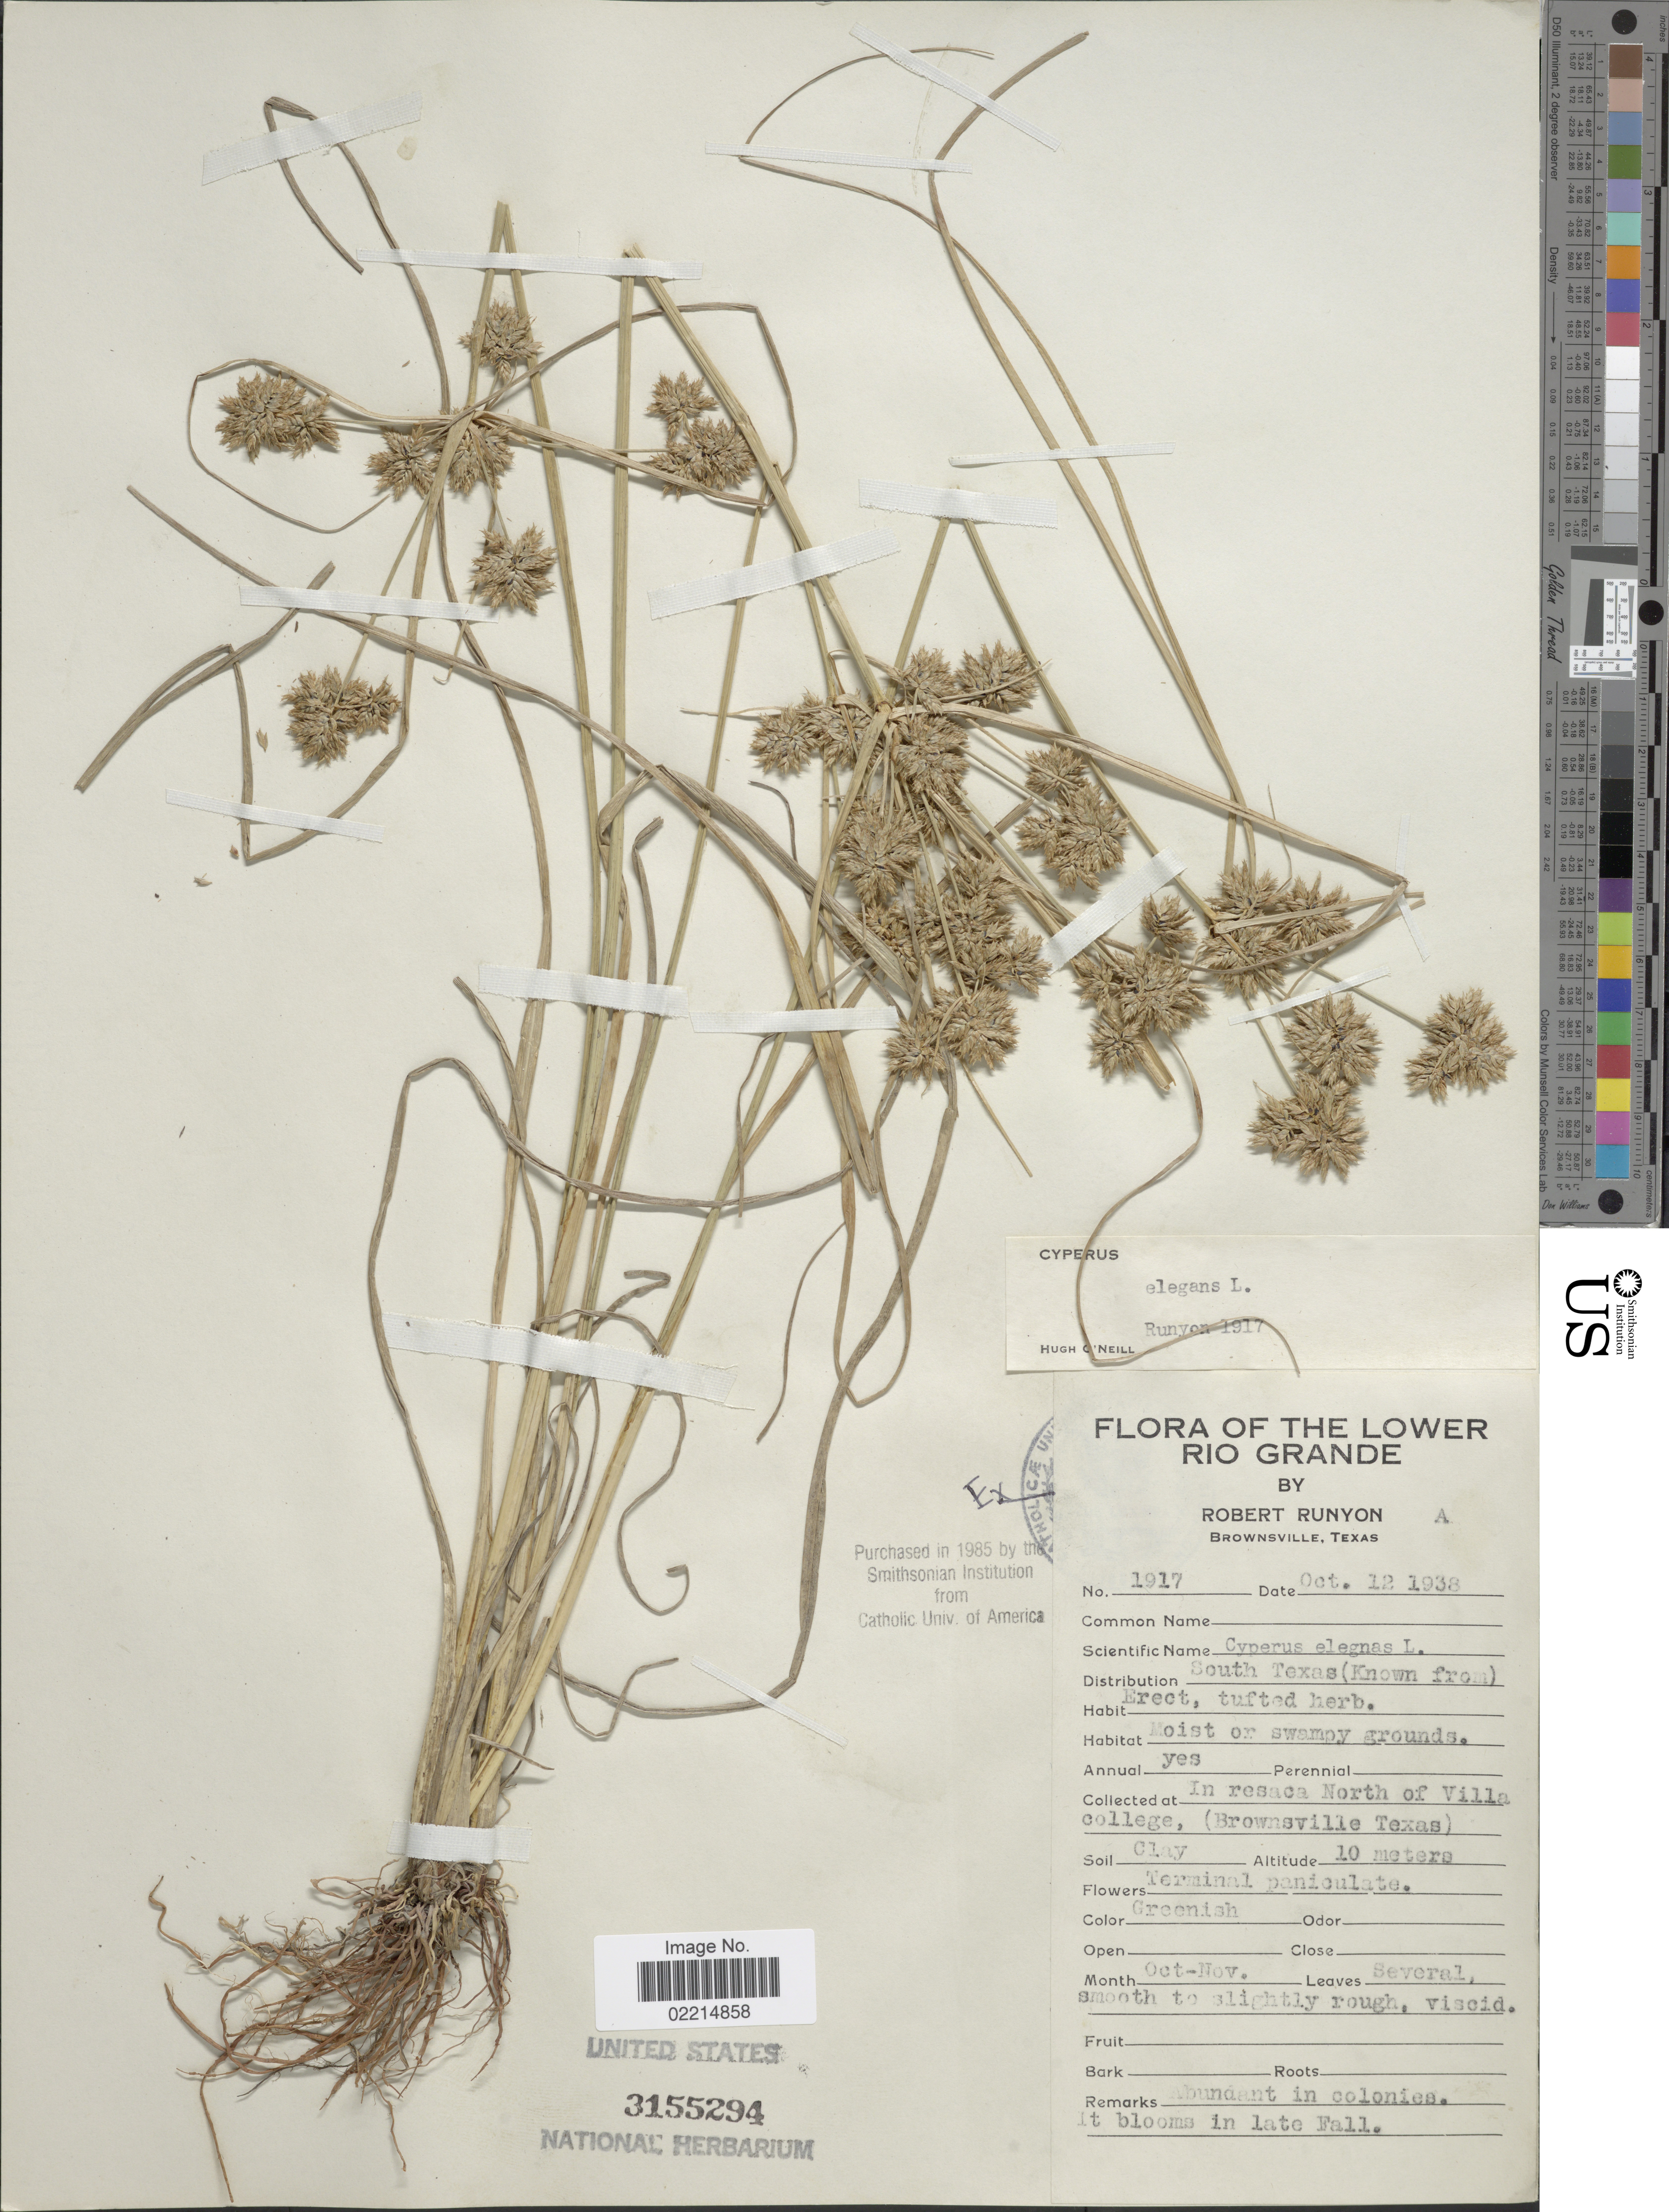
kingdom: Plantae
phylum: Tracheophyta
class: Liliopsida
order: Poales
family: Cyperaceae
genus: Cyperus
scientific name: Cyperus elegans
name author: L.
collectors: R. Runyon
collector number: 1917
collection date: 1938-10-12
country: United States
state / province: Texas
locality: Lower Rio Grande, moist or swampy grounds, in resaca North of Villa college (Brownsville Texas), South Texas [unsure placement]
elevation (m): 10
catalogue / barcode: US 3155294